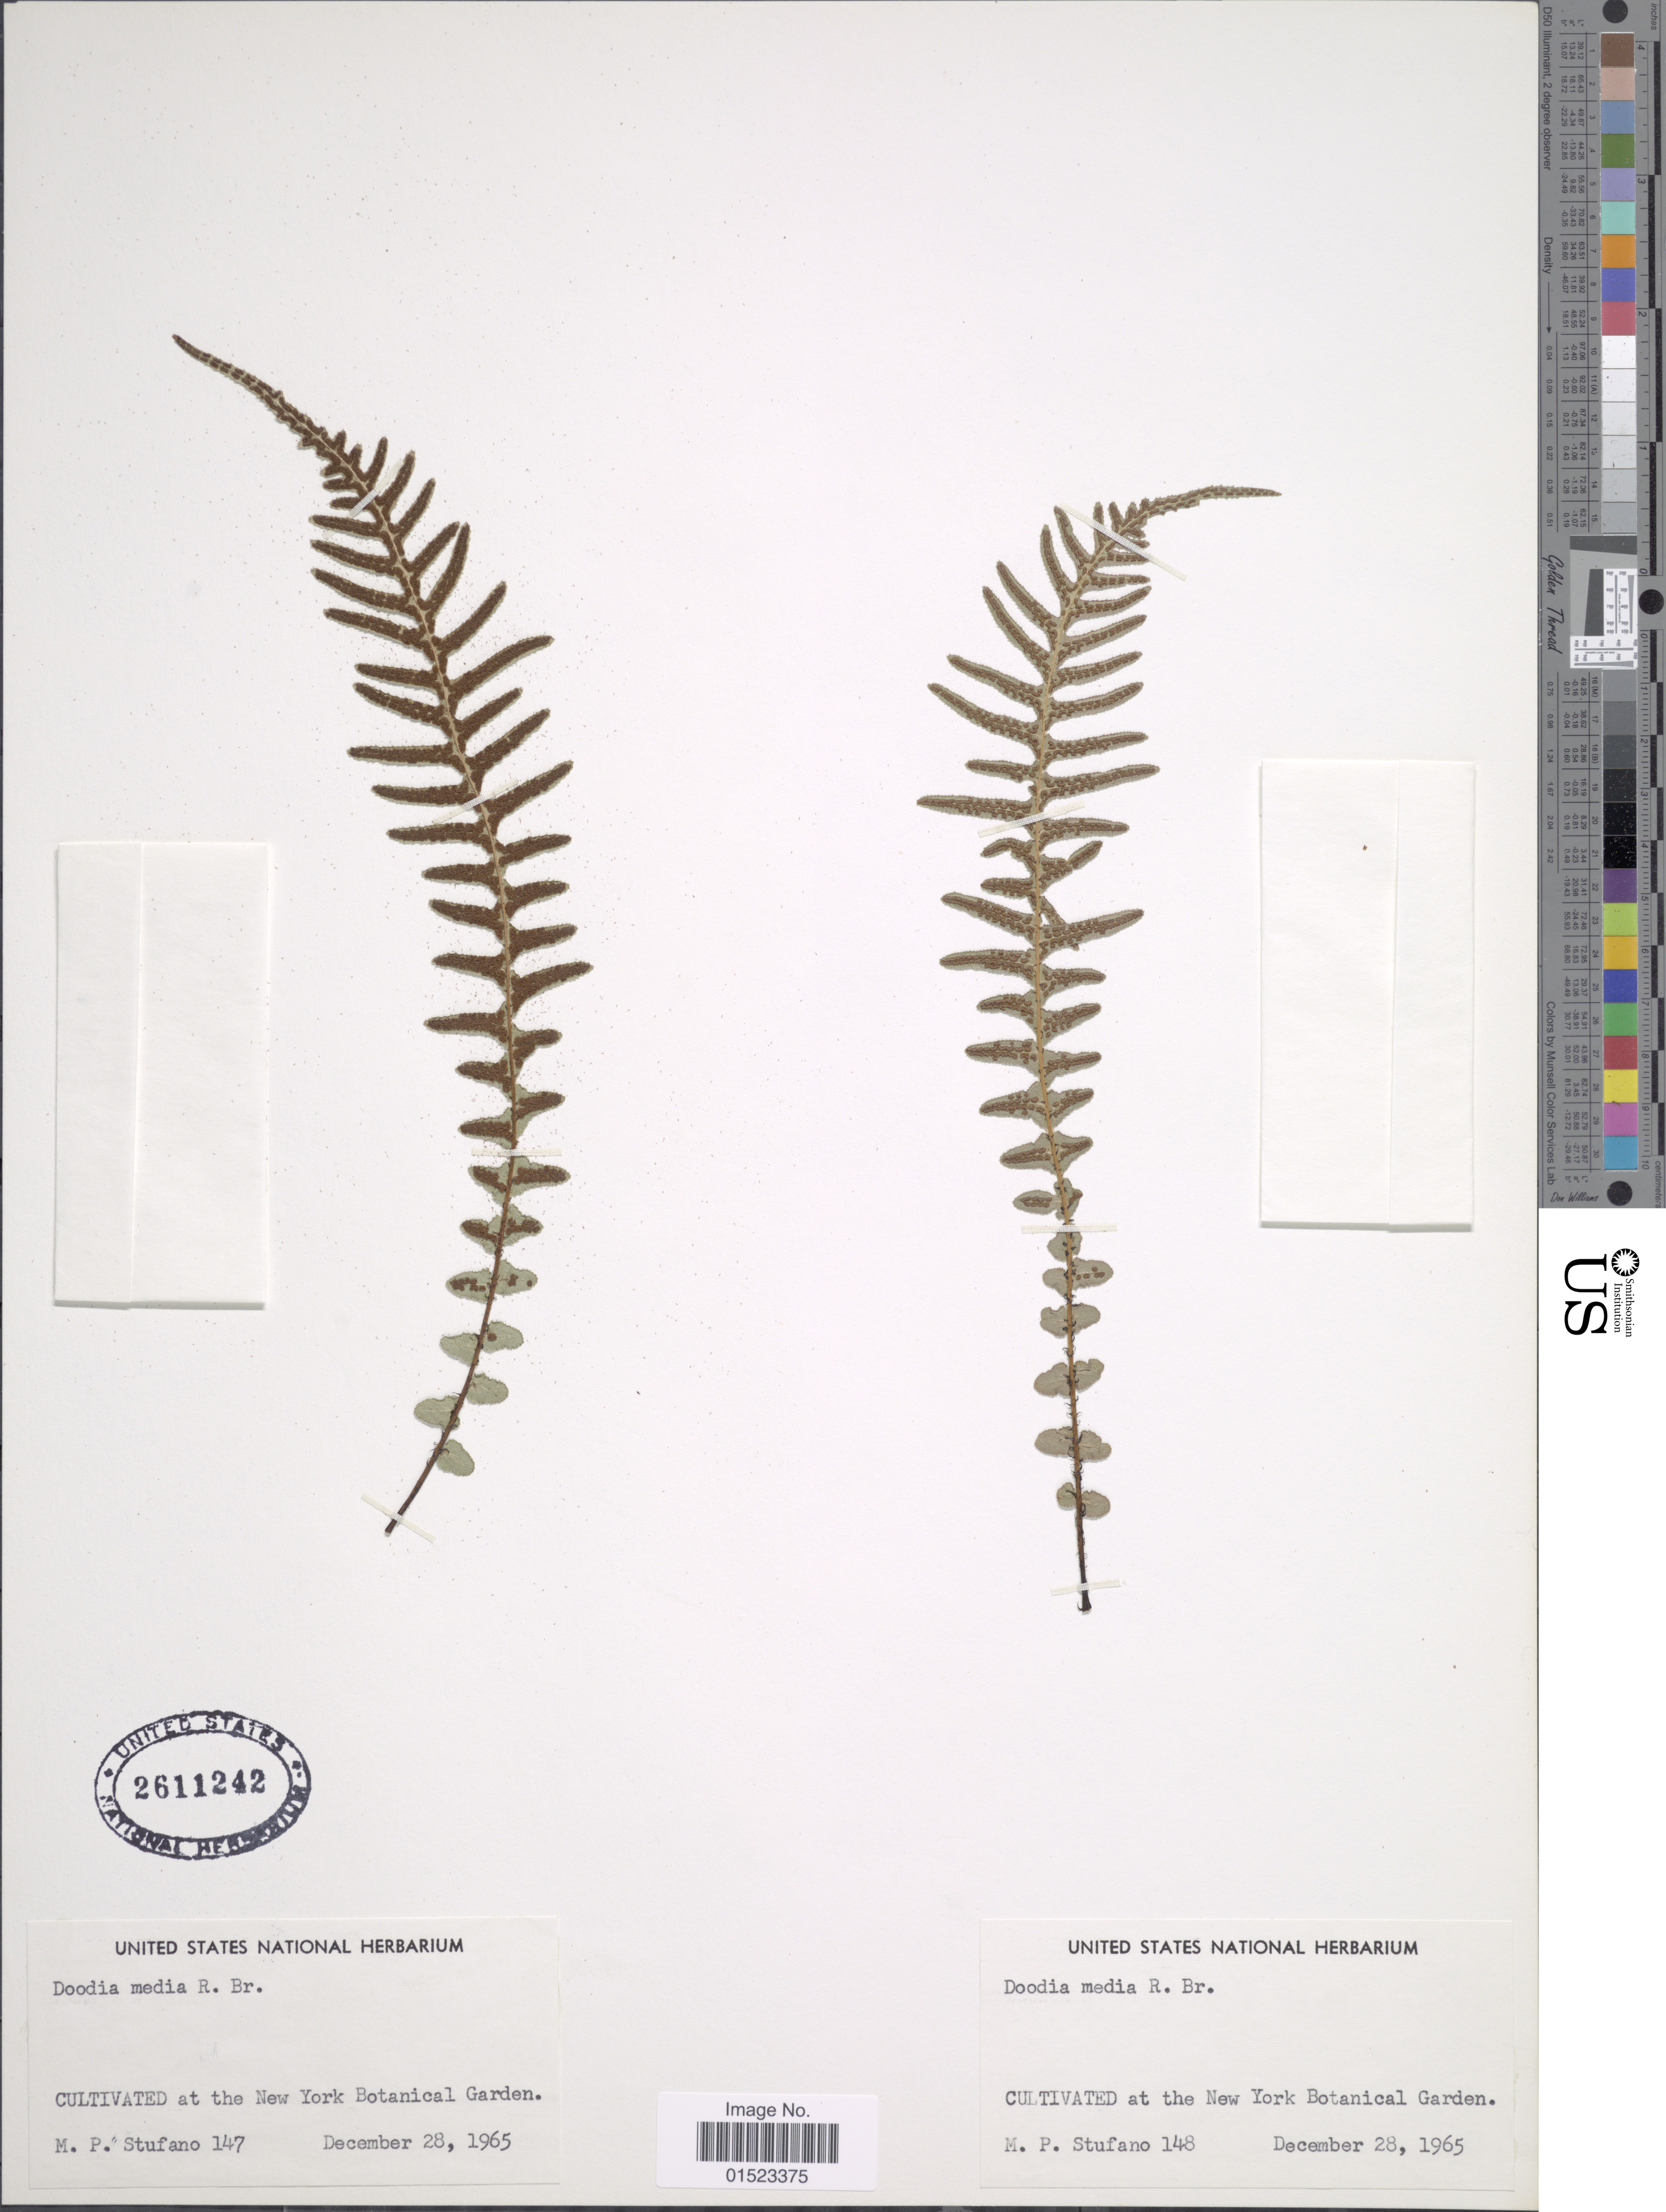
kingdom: Plantae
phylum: Tracheophyta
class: Polypodiopsida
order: Polypodiales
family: Blechnaceae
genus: Blechnum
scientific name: Blechnum medium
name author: (R. Br.) Christenh.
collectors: M. Stufano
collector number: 147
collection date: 1965-12-28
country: United States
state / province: New York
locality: New York Botanical Garden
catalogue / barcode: US 2611242